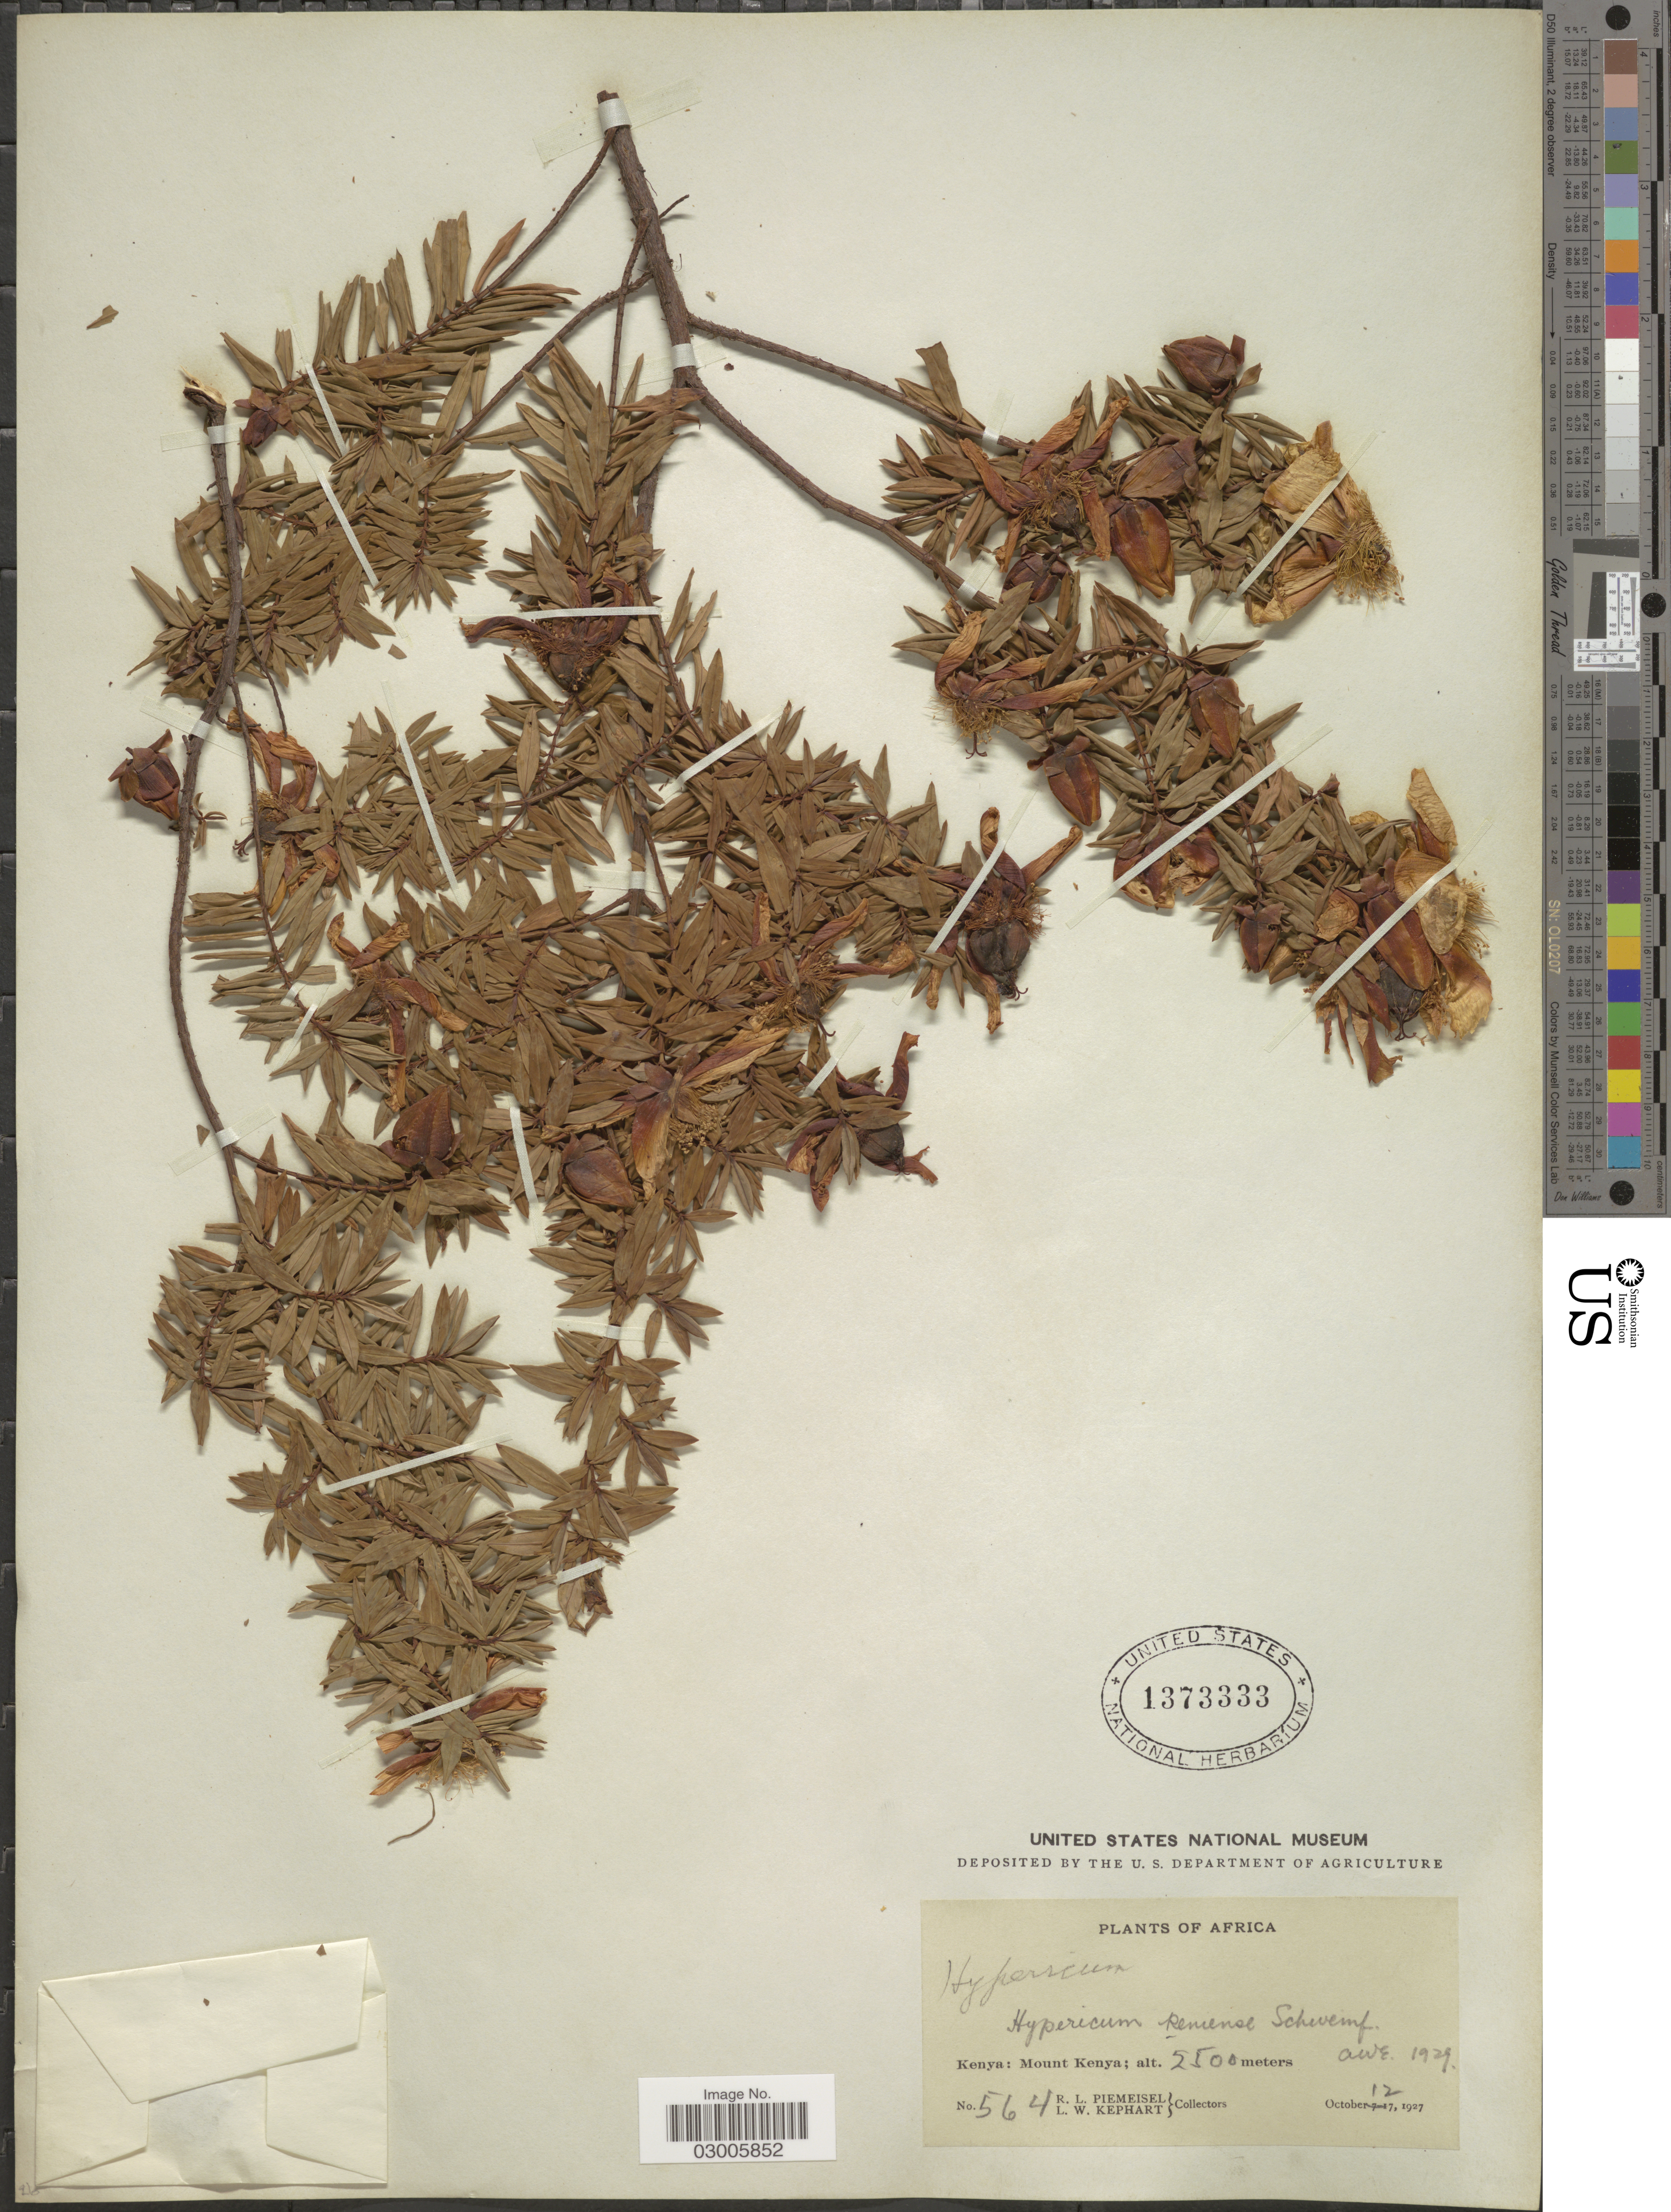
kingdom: Plantae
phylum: Tracheophyta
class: Magnoliopsida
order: Malpighiales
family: Hypericaceae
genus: Hypericum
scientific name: Hypericum revolutum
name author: Vahl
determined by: Strong, Mark T., (BOT), Smithsonian Institution - National Museum of Natural History (UNITED STATES)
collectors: R. L. Piemeisel & L. W. Kephart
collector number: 564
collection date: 1927-10-12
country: Kenya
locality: Kenya: mount Kenya.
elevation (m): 2500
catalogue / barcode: US 1373333